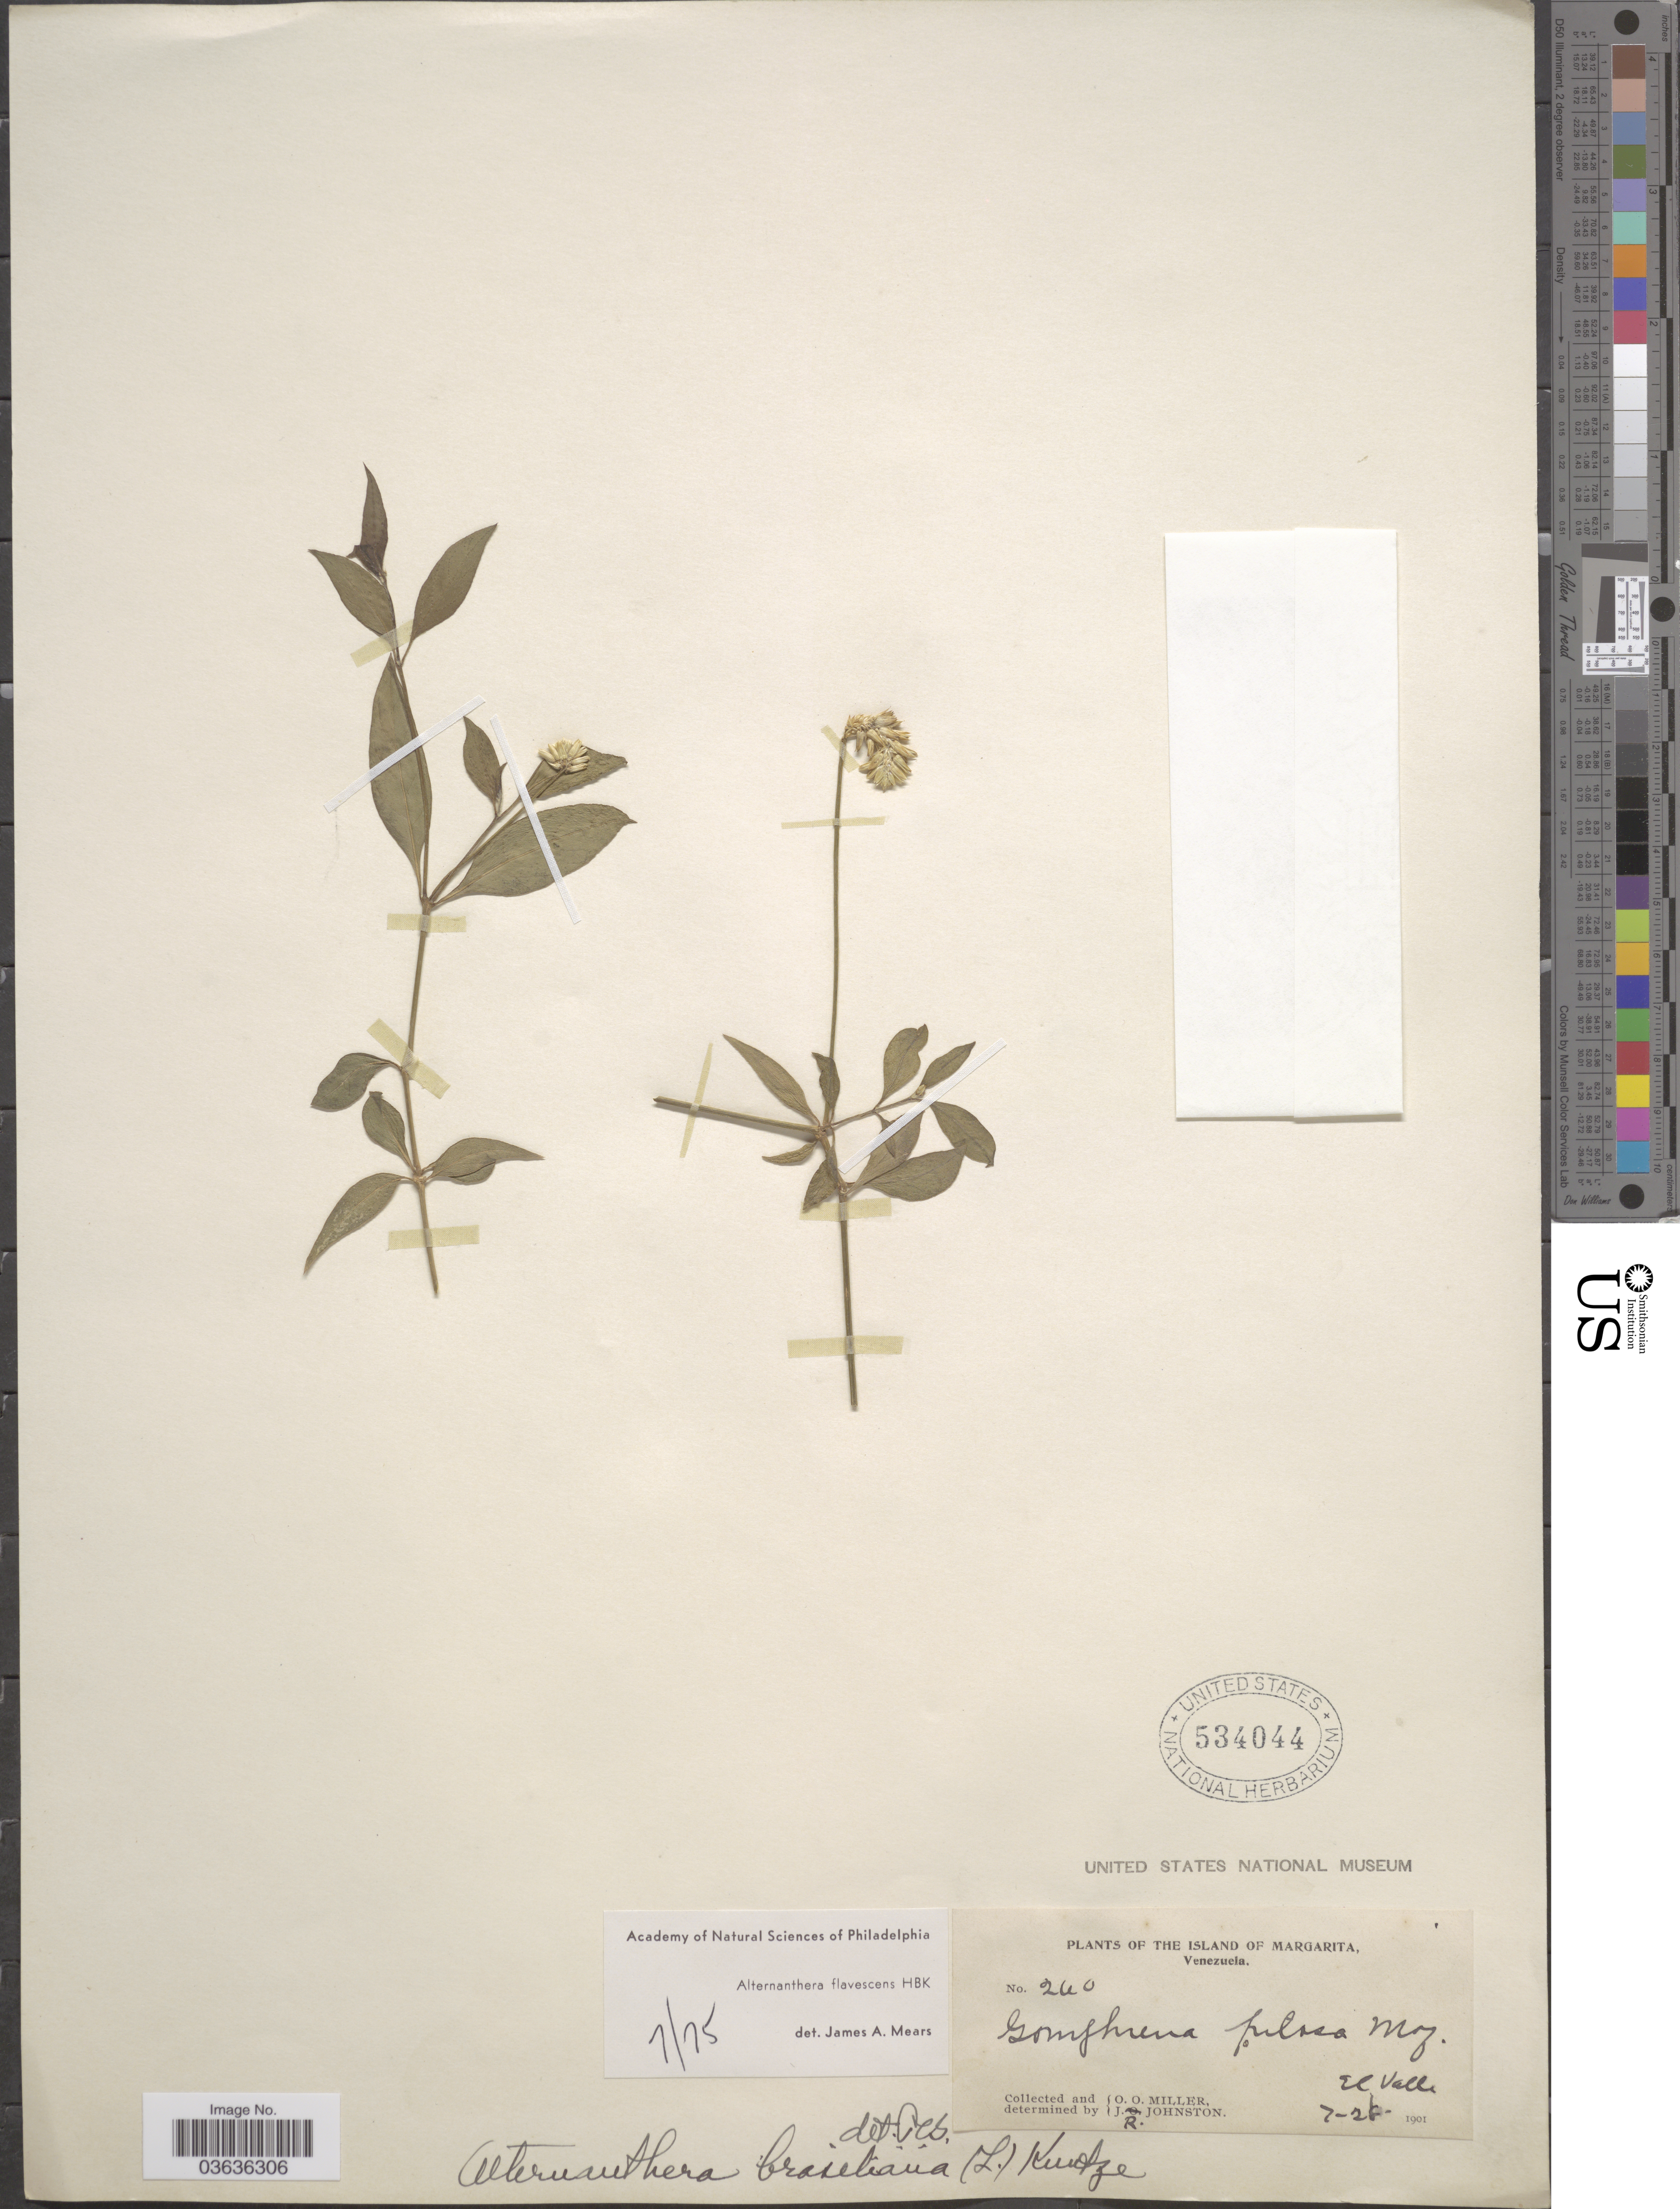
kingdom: Plantae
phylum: Tracheophyta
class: Magnoliopsida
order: Caryophyllales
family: Amaranthaceae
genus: Alternanthera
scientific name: Alternanthera flavescens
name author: Kunth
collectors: O. O. Miller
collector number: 260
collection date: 1901-07-26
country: Venezuela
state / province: Nueva Esparta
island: Margarita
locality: The Island of Margarita. El Valle.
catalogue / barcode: US 534044